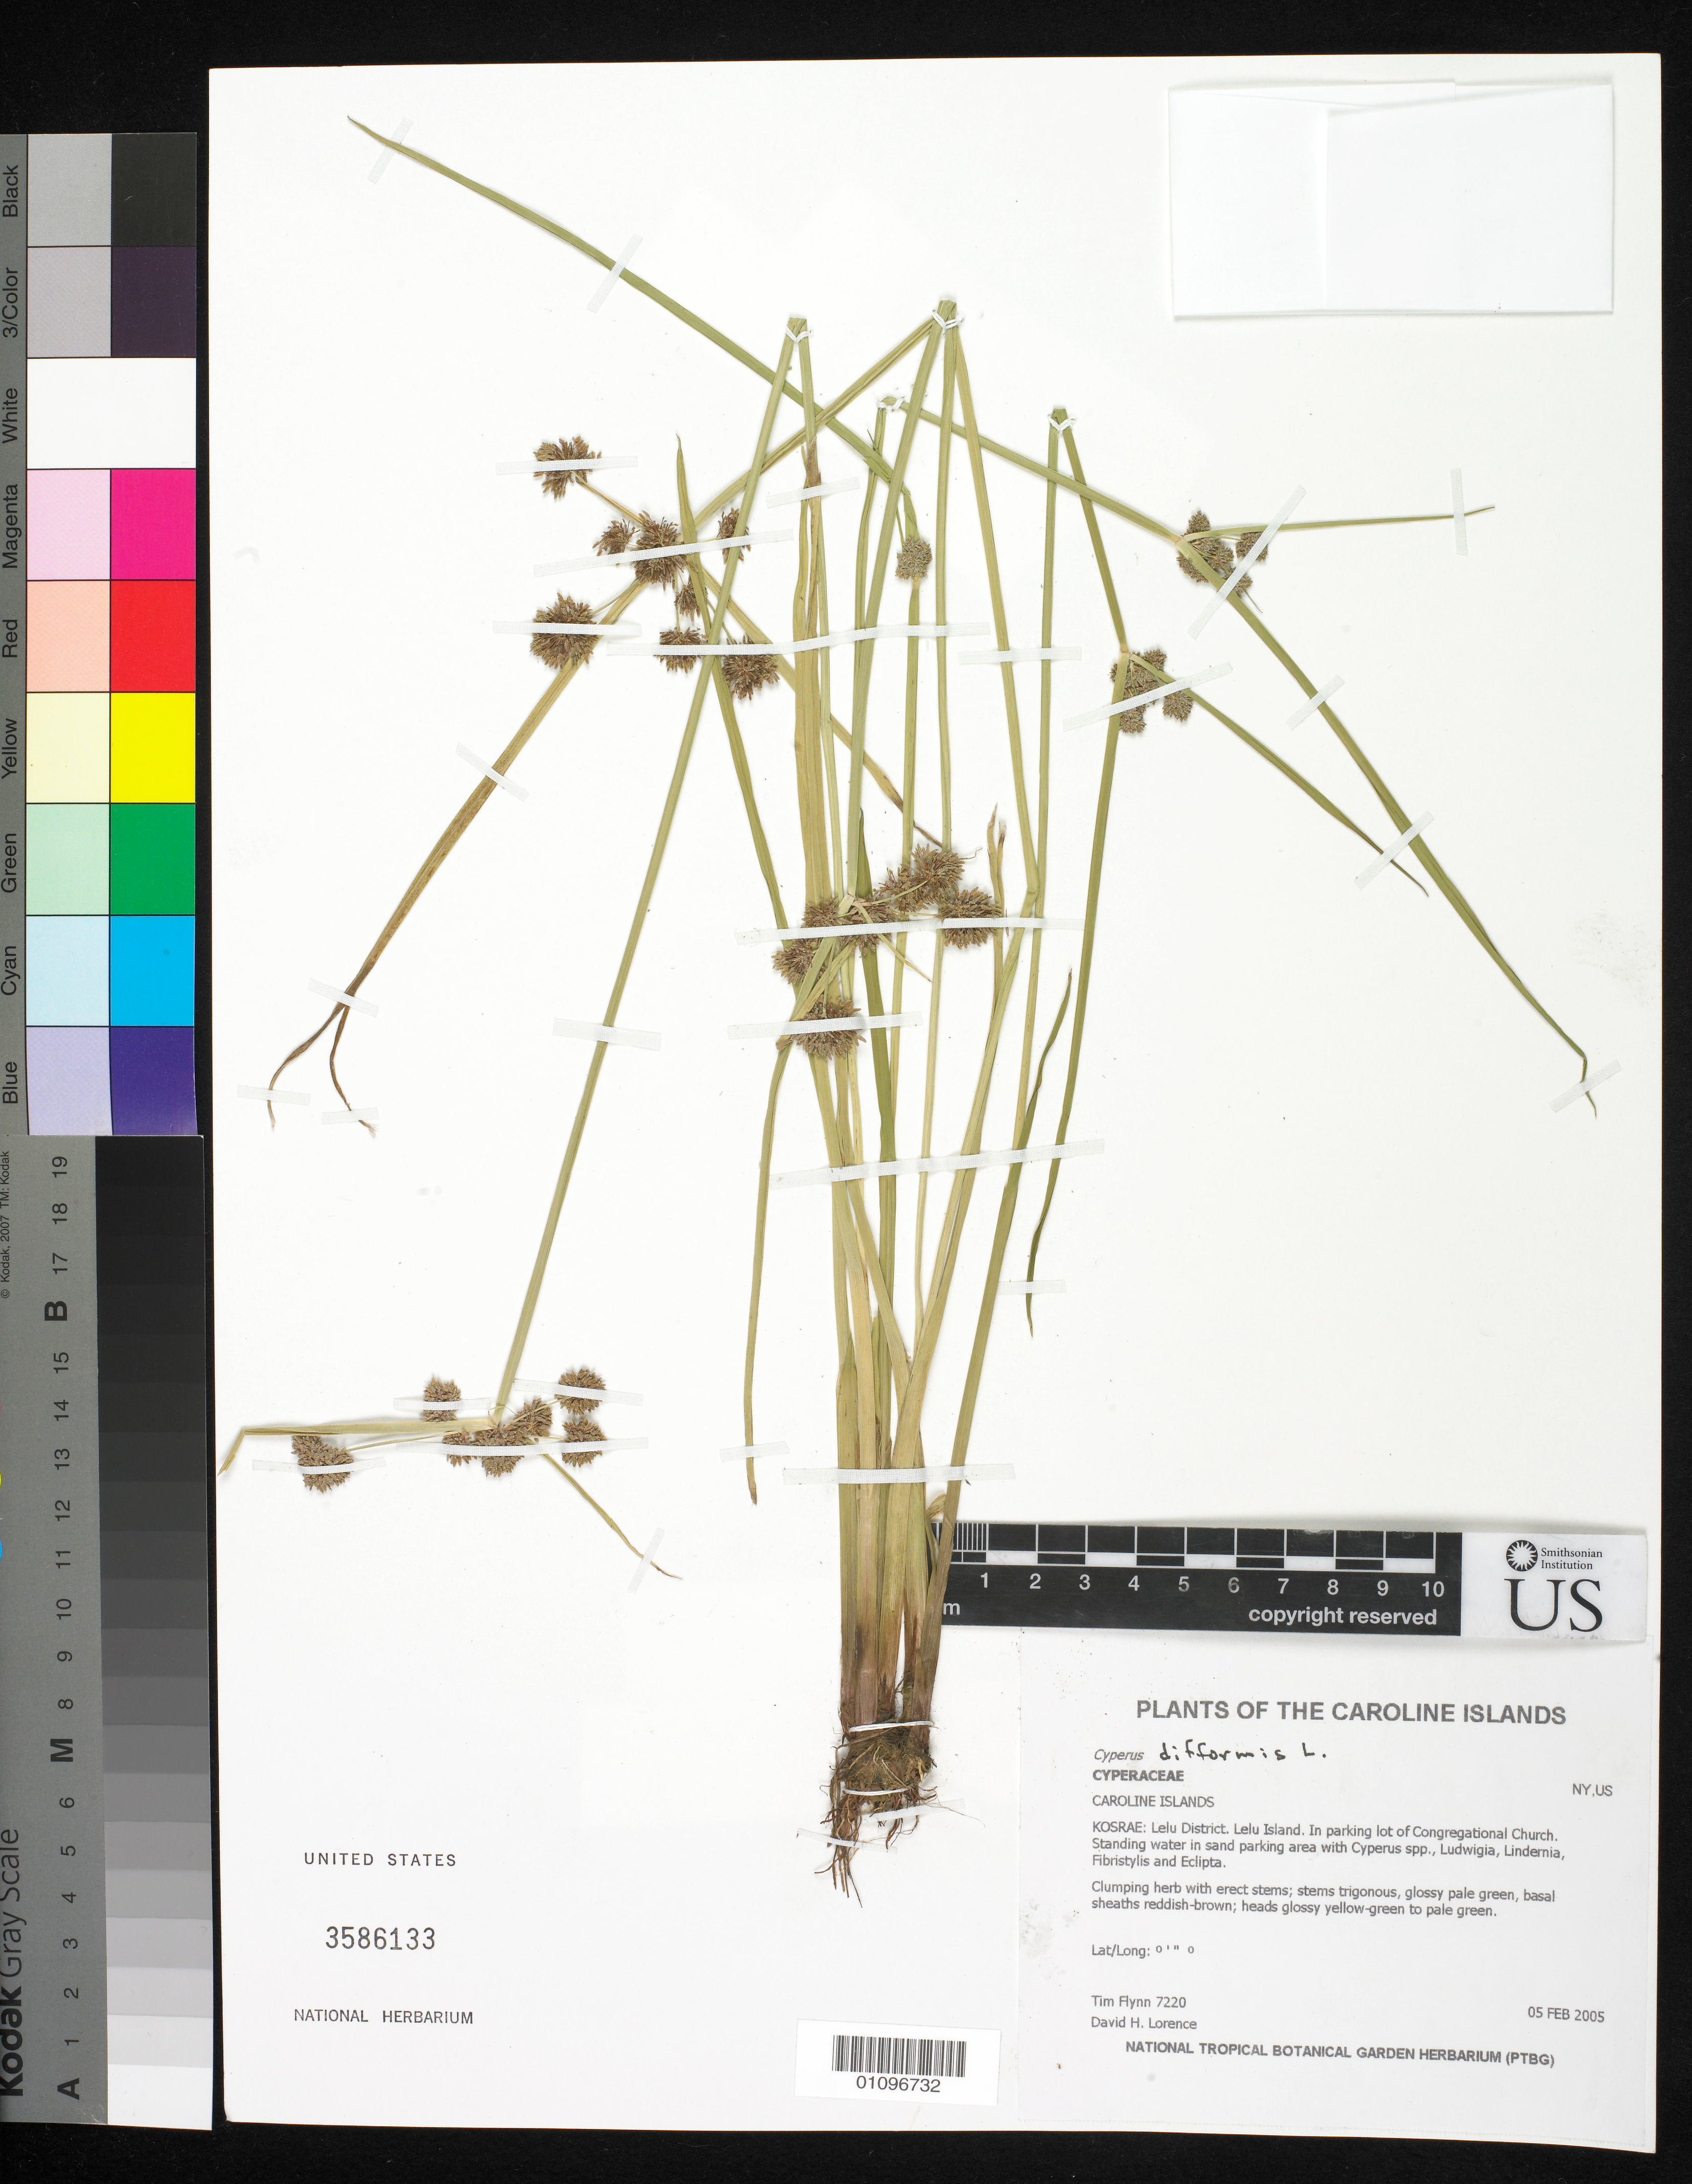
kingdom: Plantae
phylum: Tracheophyta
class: Liliopsida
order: Poales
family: Cyperaceae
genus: Cyperus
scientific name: Cyperus difformis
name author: L.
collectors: T. W. Flynn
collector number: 7220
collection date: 2005-02-05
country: Micronesia, Federated States of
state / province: Kosrae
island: Kosrae [Kusaie]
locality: Lelu Islet, in parking lot of congregational church.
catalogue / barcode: US 3586133